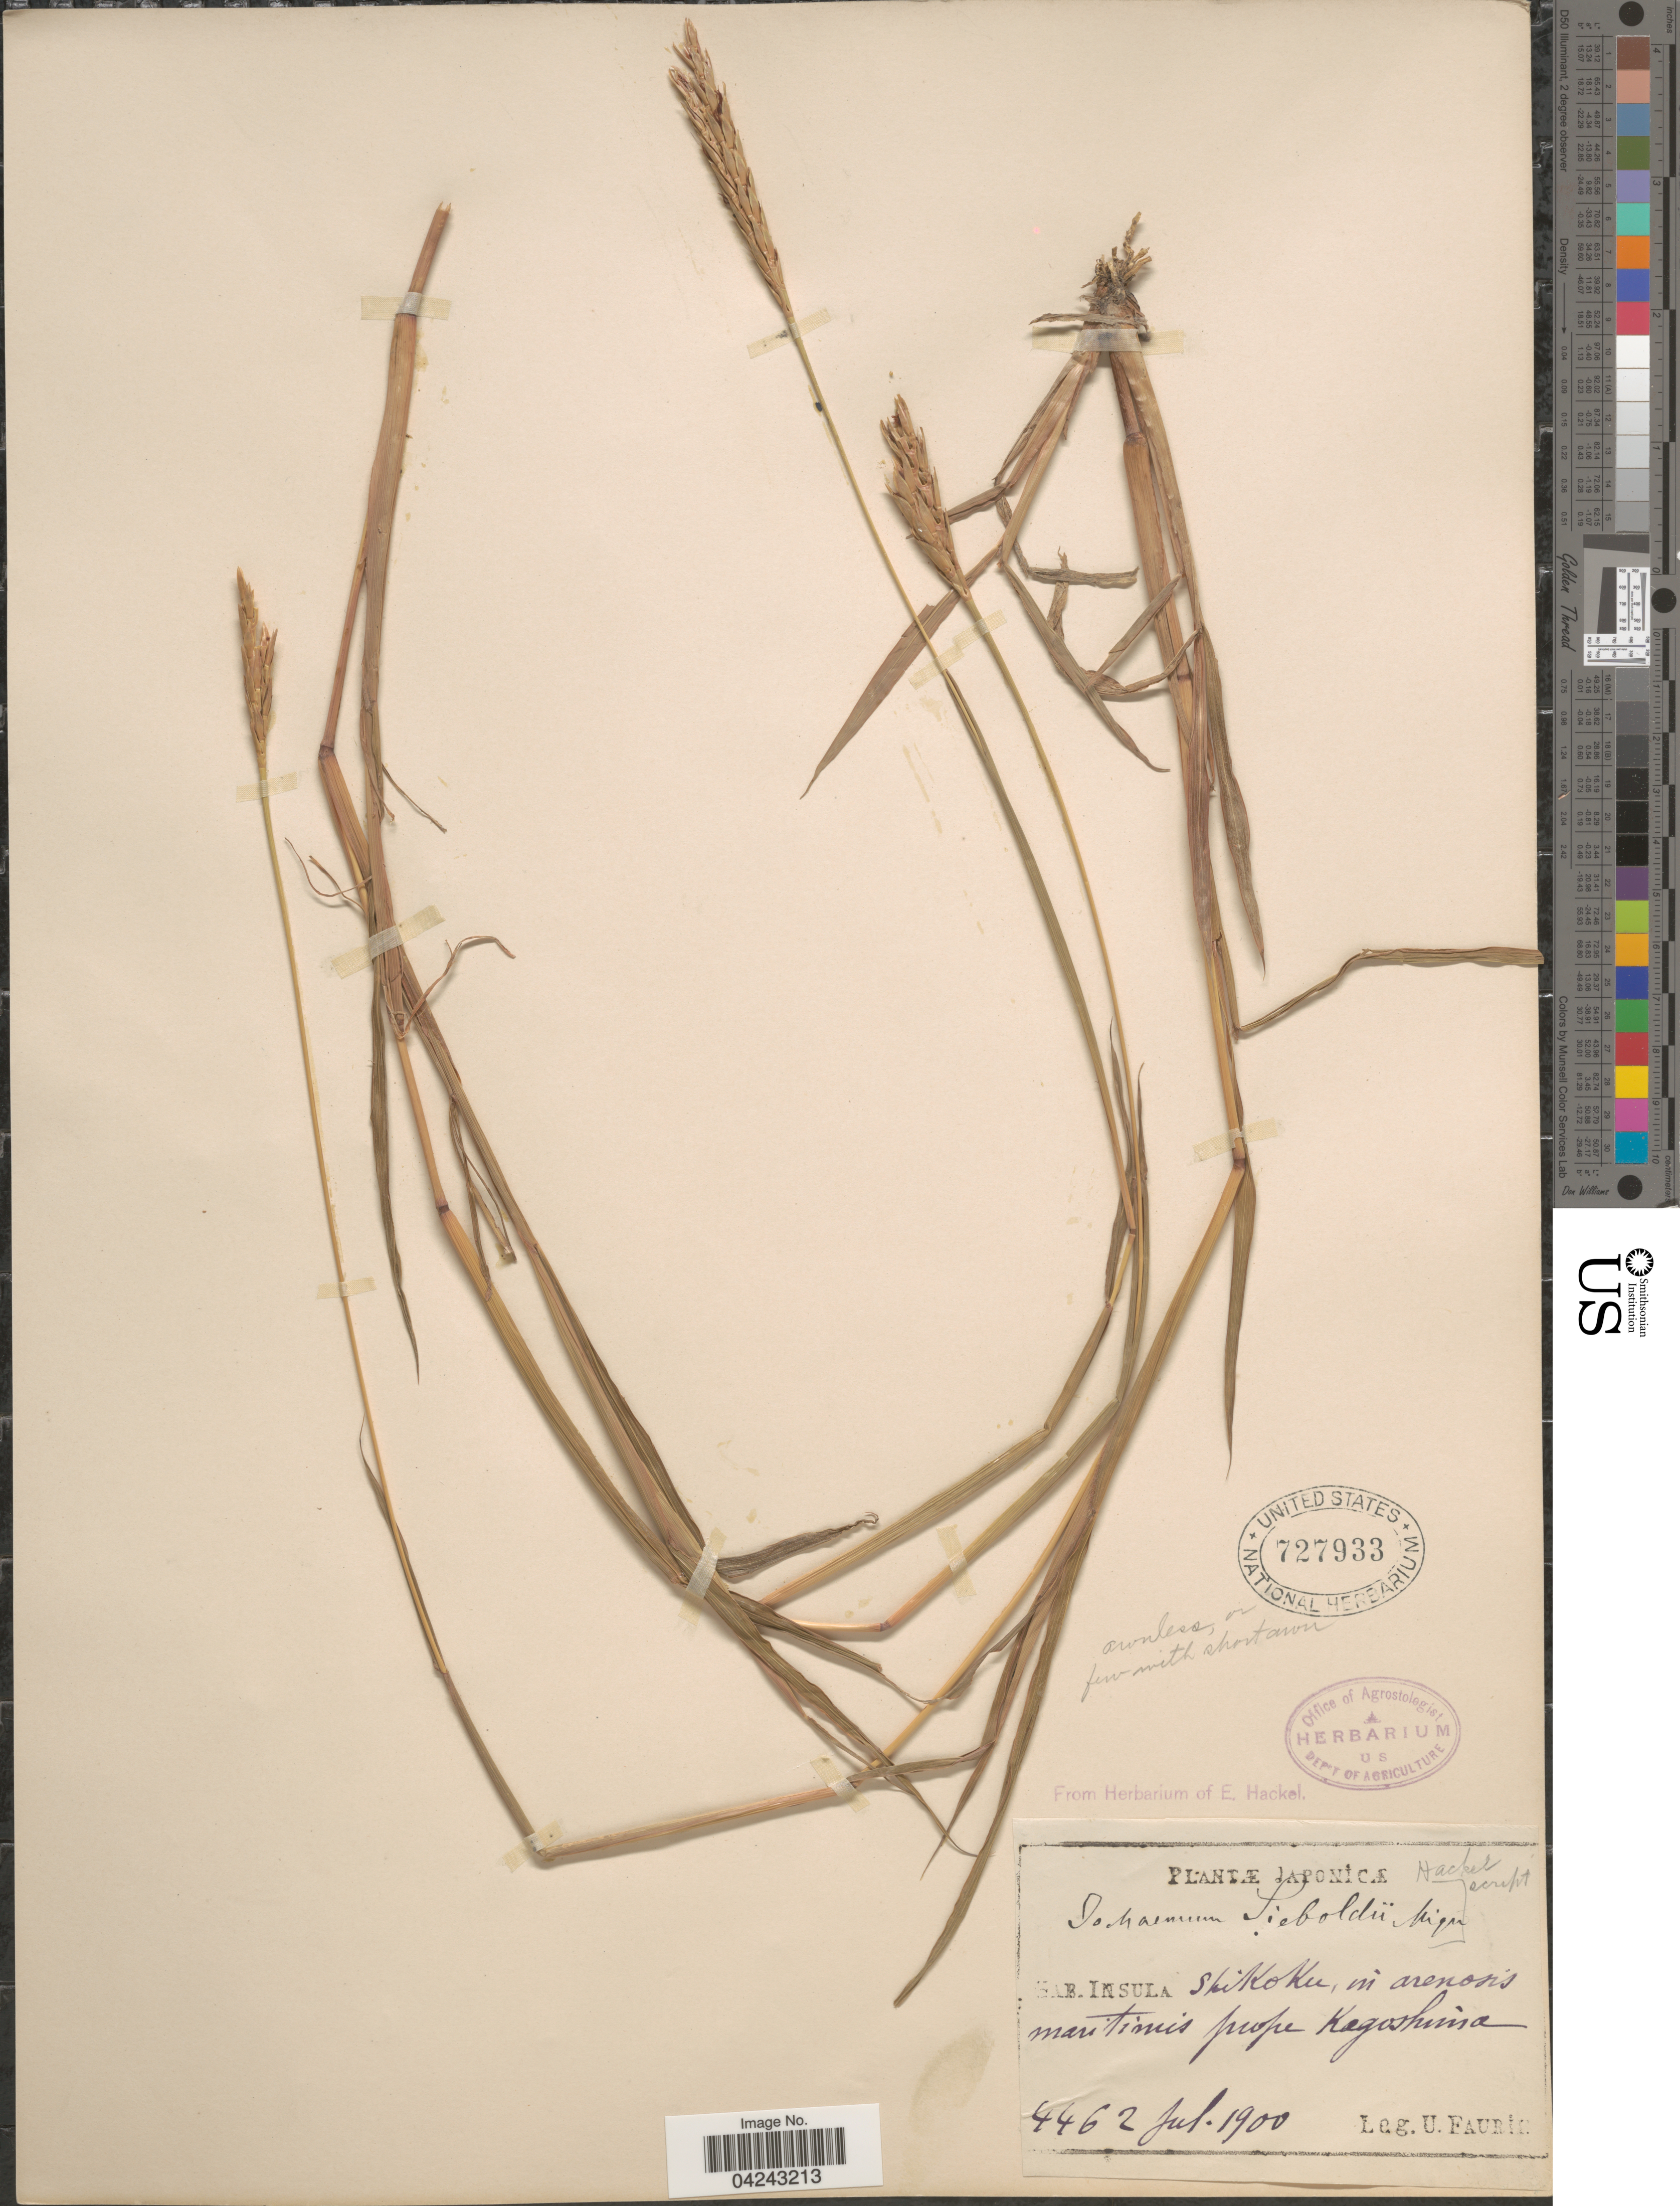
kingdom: Plantae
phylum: Tracheophyta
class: Liliopsida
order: Poales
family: Poaceae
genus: Ischaemum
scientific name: Ischaemum aristatum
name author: L.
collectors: U. Faurie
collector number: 446*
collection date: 1900-07-02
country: Japan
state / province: Kagosima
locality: Insula Shikoku, in arenosis maritimis prope Kagoshima.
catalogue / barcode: US 727933